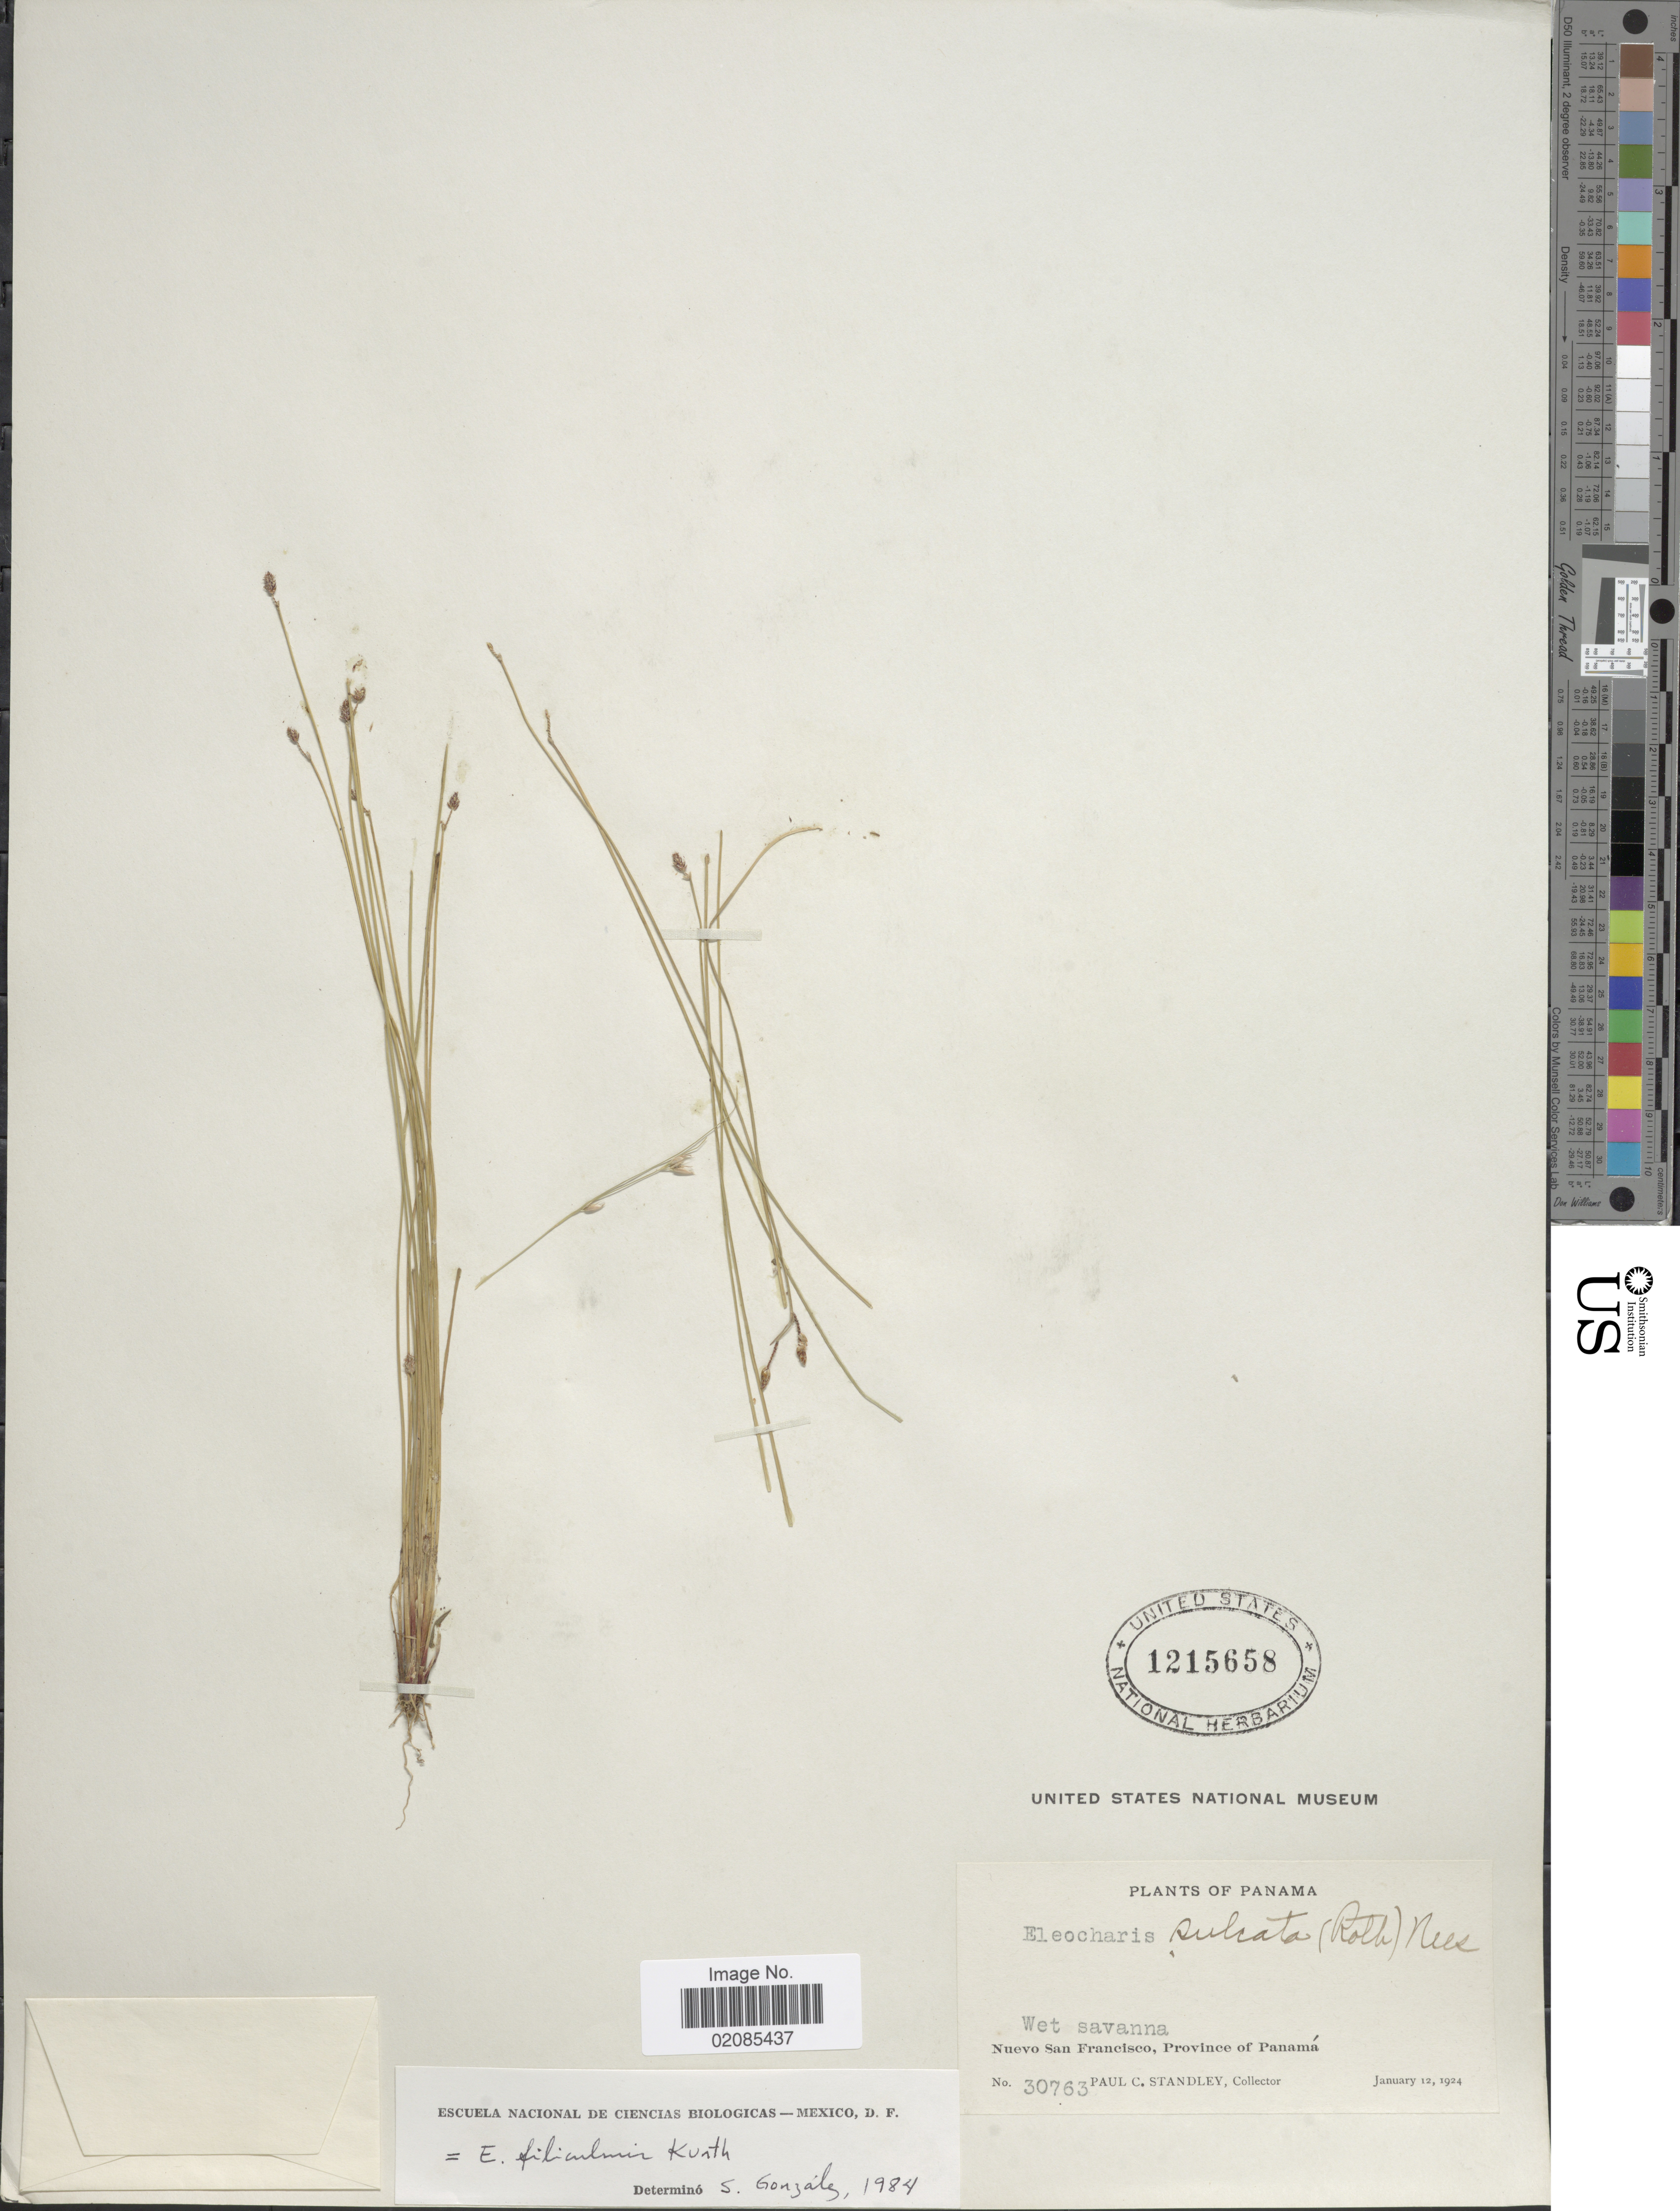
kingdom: Plantae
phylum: Tracheophyta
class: Liliopsida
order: Poales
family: Cyperaceae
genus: Eleocharis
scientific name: Eleocharis filiculmis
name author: Kunth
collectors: P. C. Standley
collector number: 30763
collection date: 1924-01-12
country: Panama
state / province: Panamá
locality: Wet savanna, Nuevo San Francisco.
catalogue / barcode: US 1215658